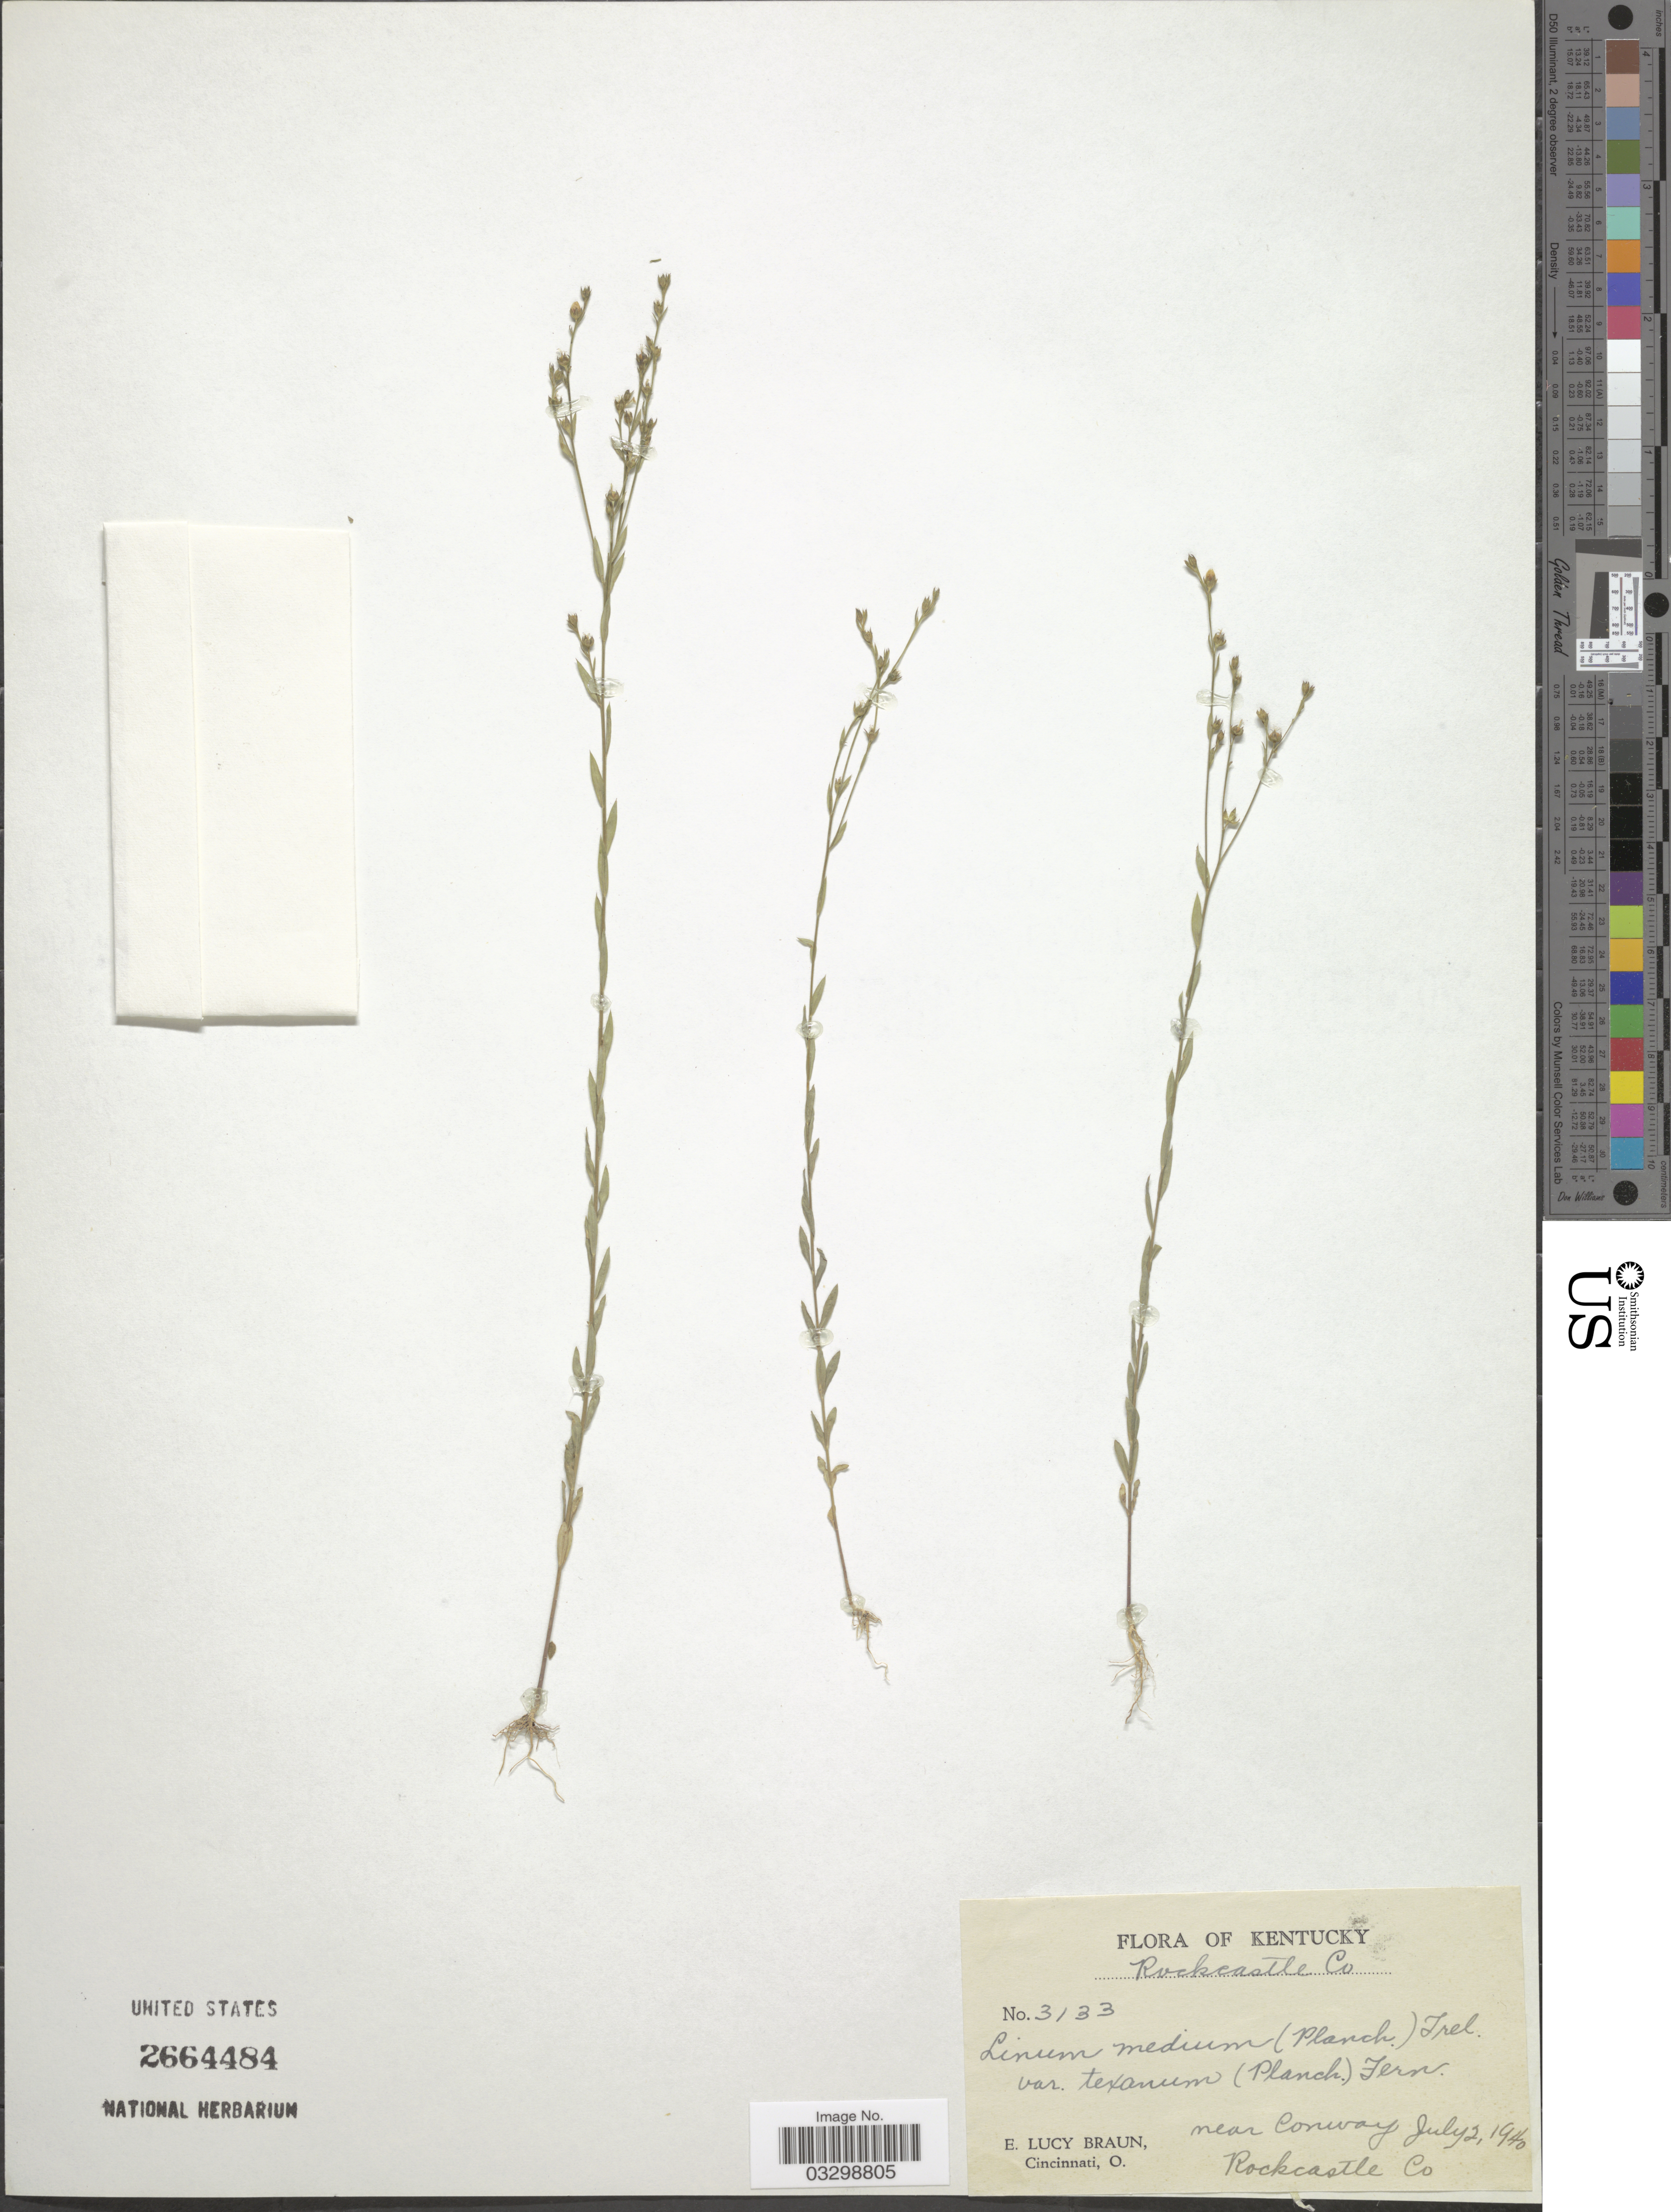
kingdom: Plantae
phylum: Tracheophyta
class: Magnoliopsida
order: Malpighiales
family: Linaceae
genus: Linum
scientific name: Linum medium var. texanum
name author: (Planch.) Fernald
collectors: E. L. Braun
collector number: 3133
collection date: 1946-07-02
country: United States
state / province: Kentucky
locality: Rockcastle Co., near Conway.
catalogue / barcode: US 2664484